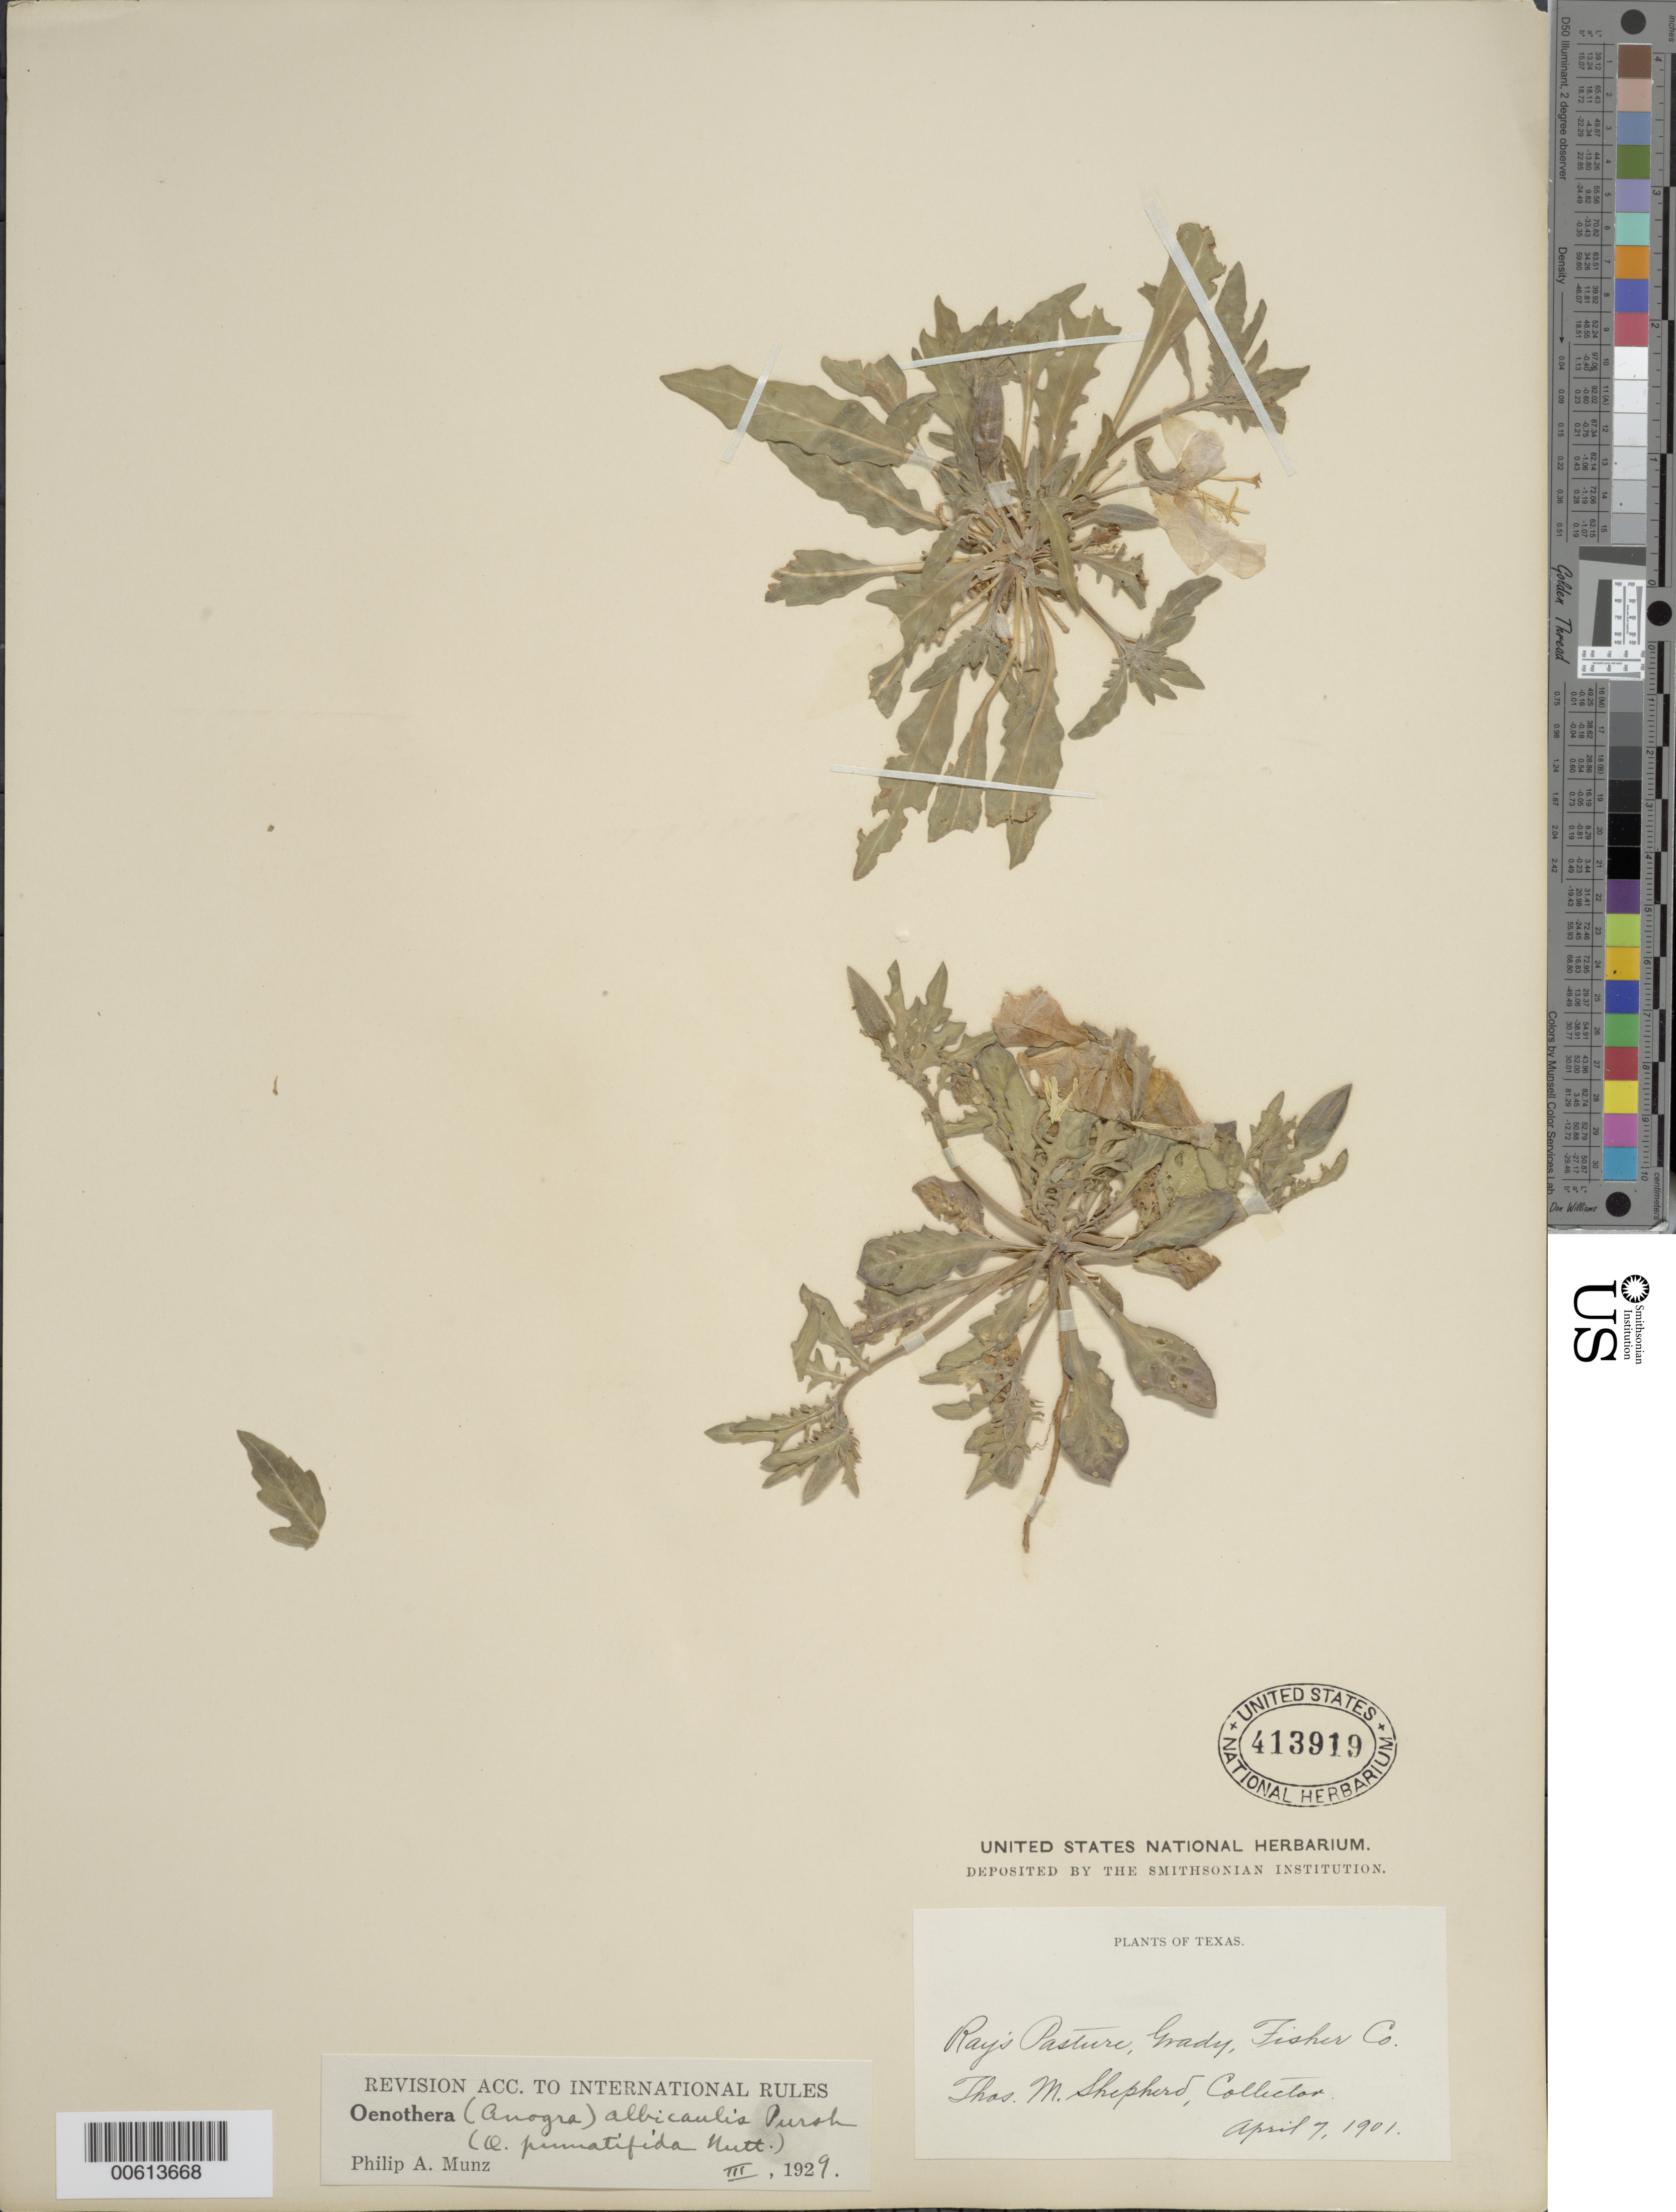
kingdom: Plantae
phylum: Tracheophyta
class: Magnoliopsida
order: Myrtales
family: Onagraceae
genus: Oenothera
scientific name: Oenothera albicaulis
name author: Pursh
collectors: T. Shepherd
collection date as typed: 07 Apr 1901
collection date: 1901-04-07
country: United States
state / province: Texas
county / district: Fisher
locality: Ray's Pasture, Grady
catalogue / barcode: US 413919